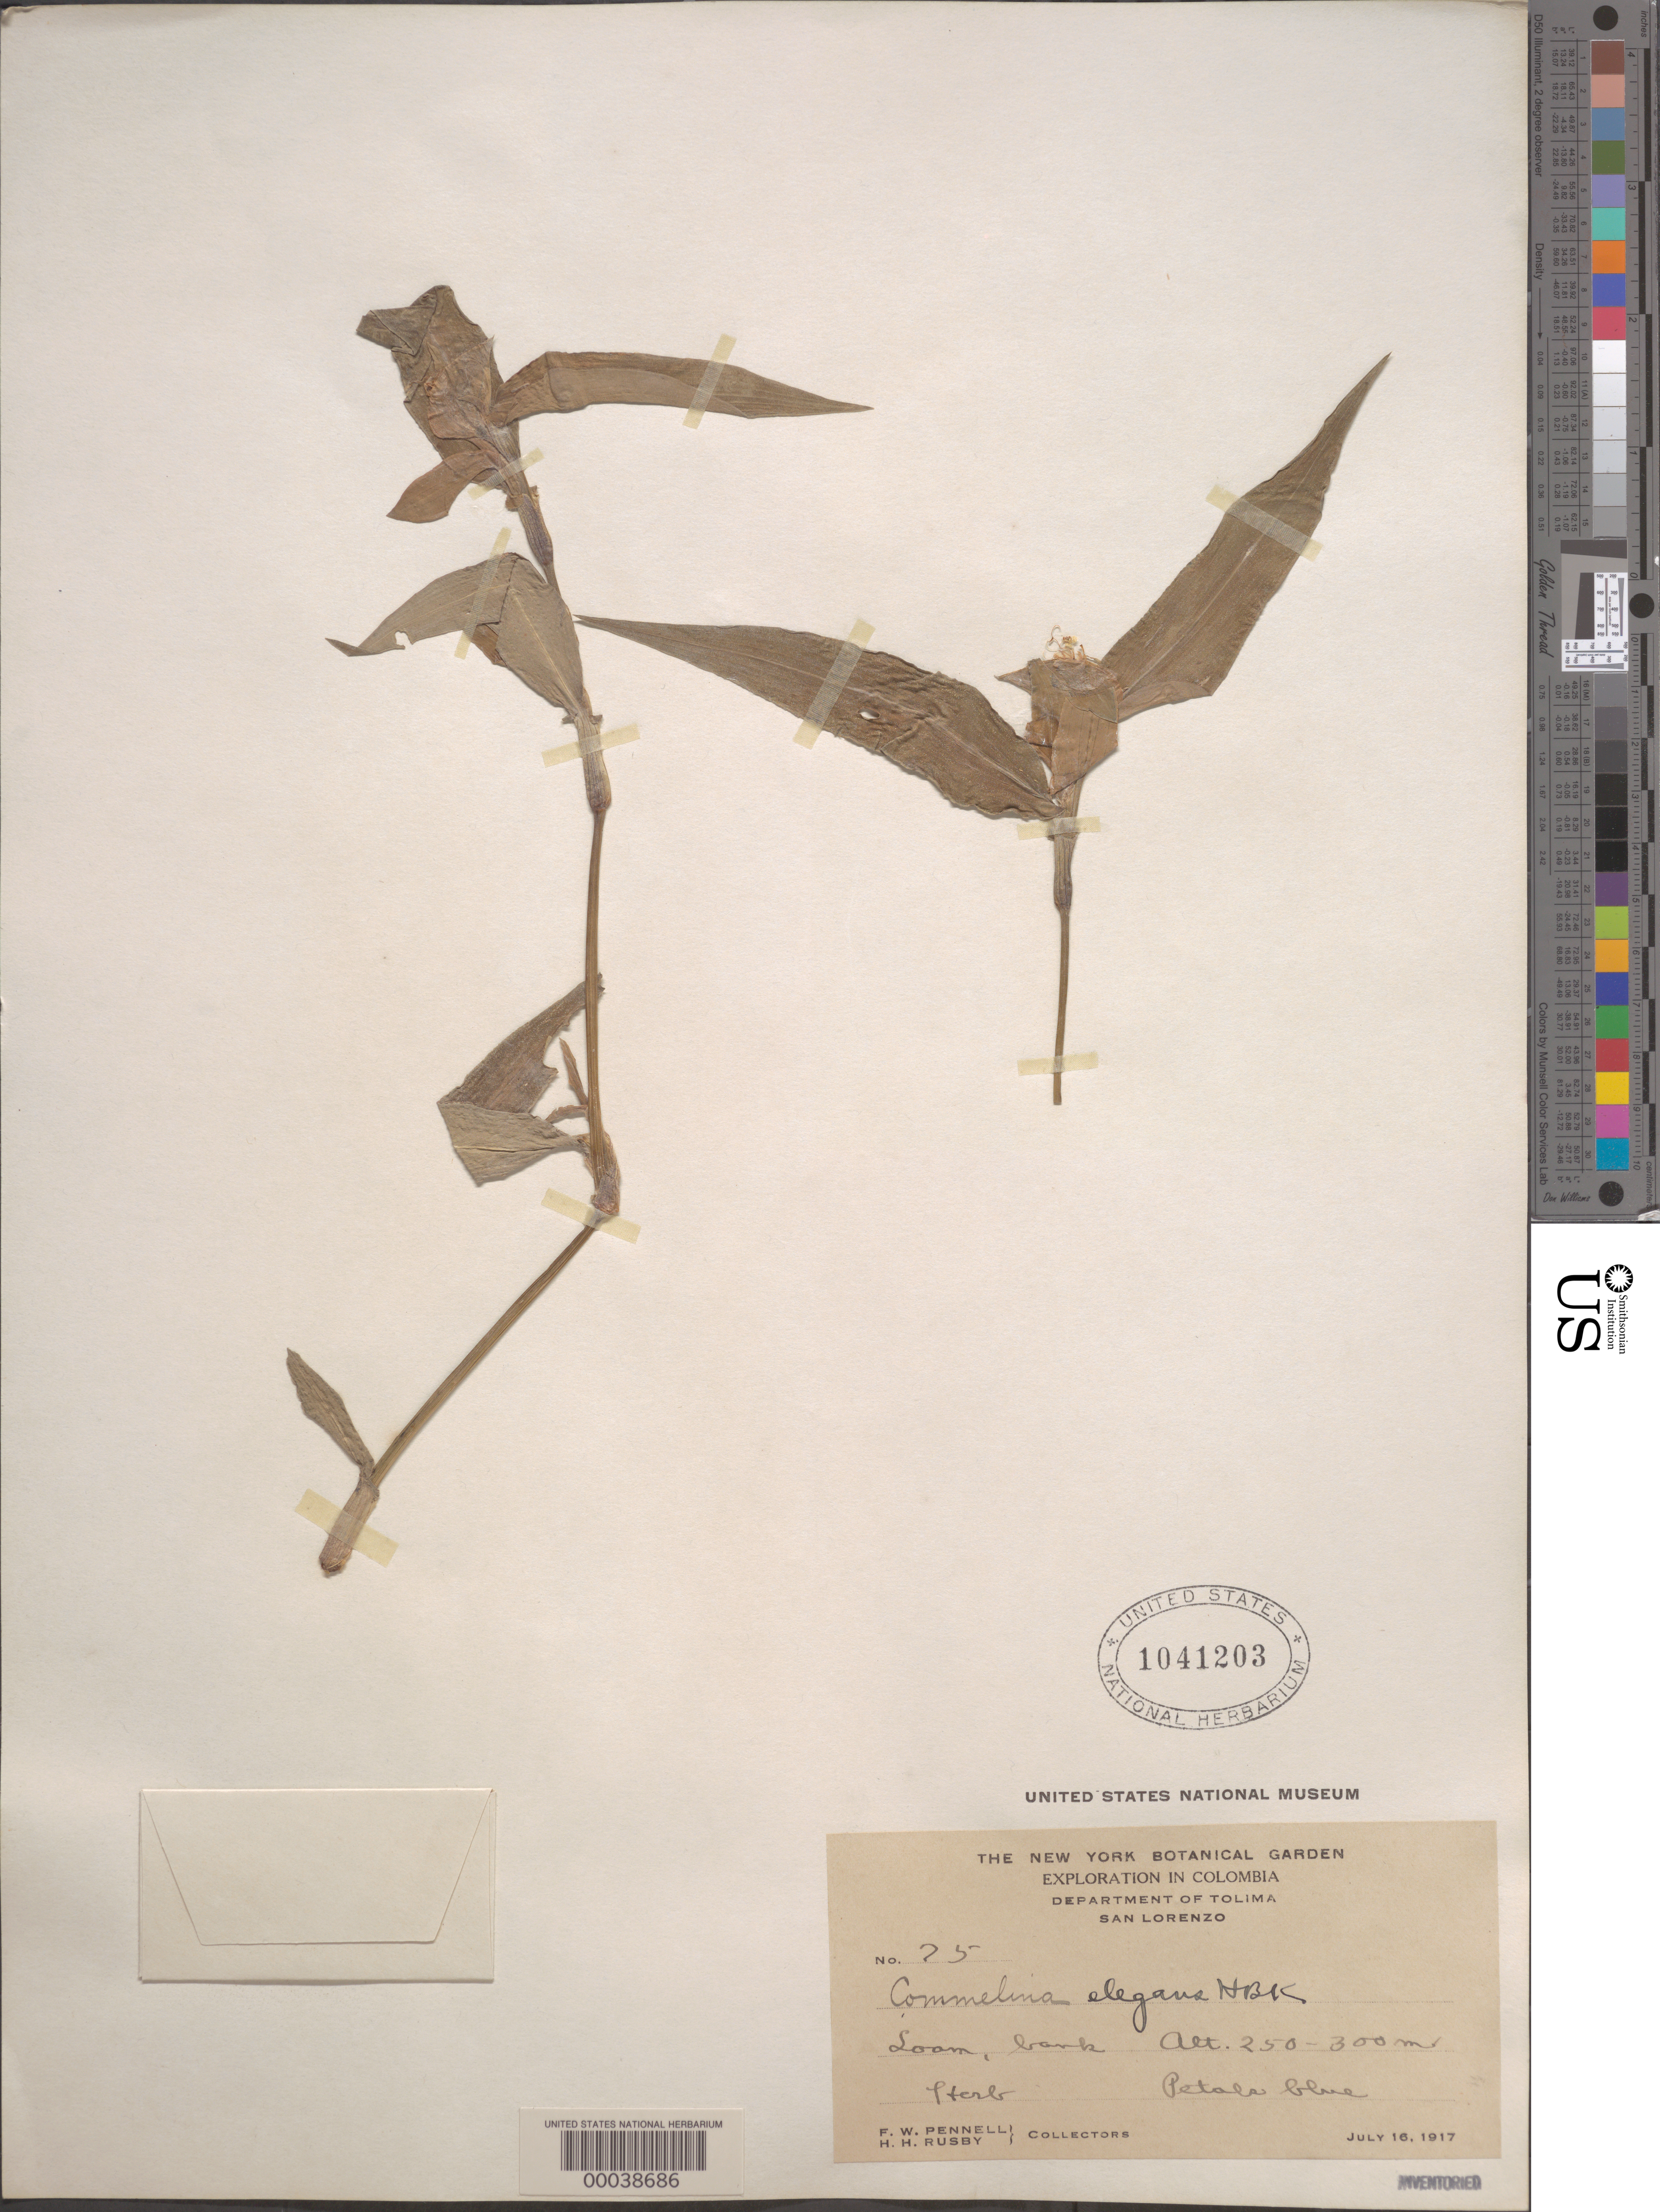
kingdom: Plantae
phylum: Tracheophyta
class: Liliopsida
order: Commelinales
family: Commelinaceae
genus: Commelina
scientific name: Commelina erecta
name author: L.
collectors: F. W. Pennell & H. H. Rusby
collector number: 75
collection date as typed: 16 Jul 1917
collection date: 1917-07-16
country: Colombia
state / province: Tolima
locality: San Lorenzo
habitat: Bank; loam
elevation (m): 250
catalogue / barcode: US 1041203